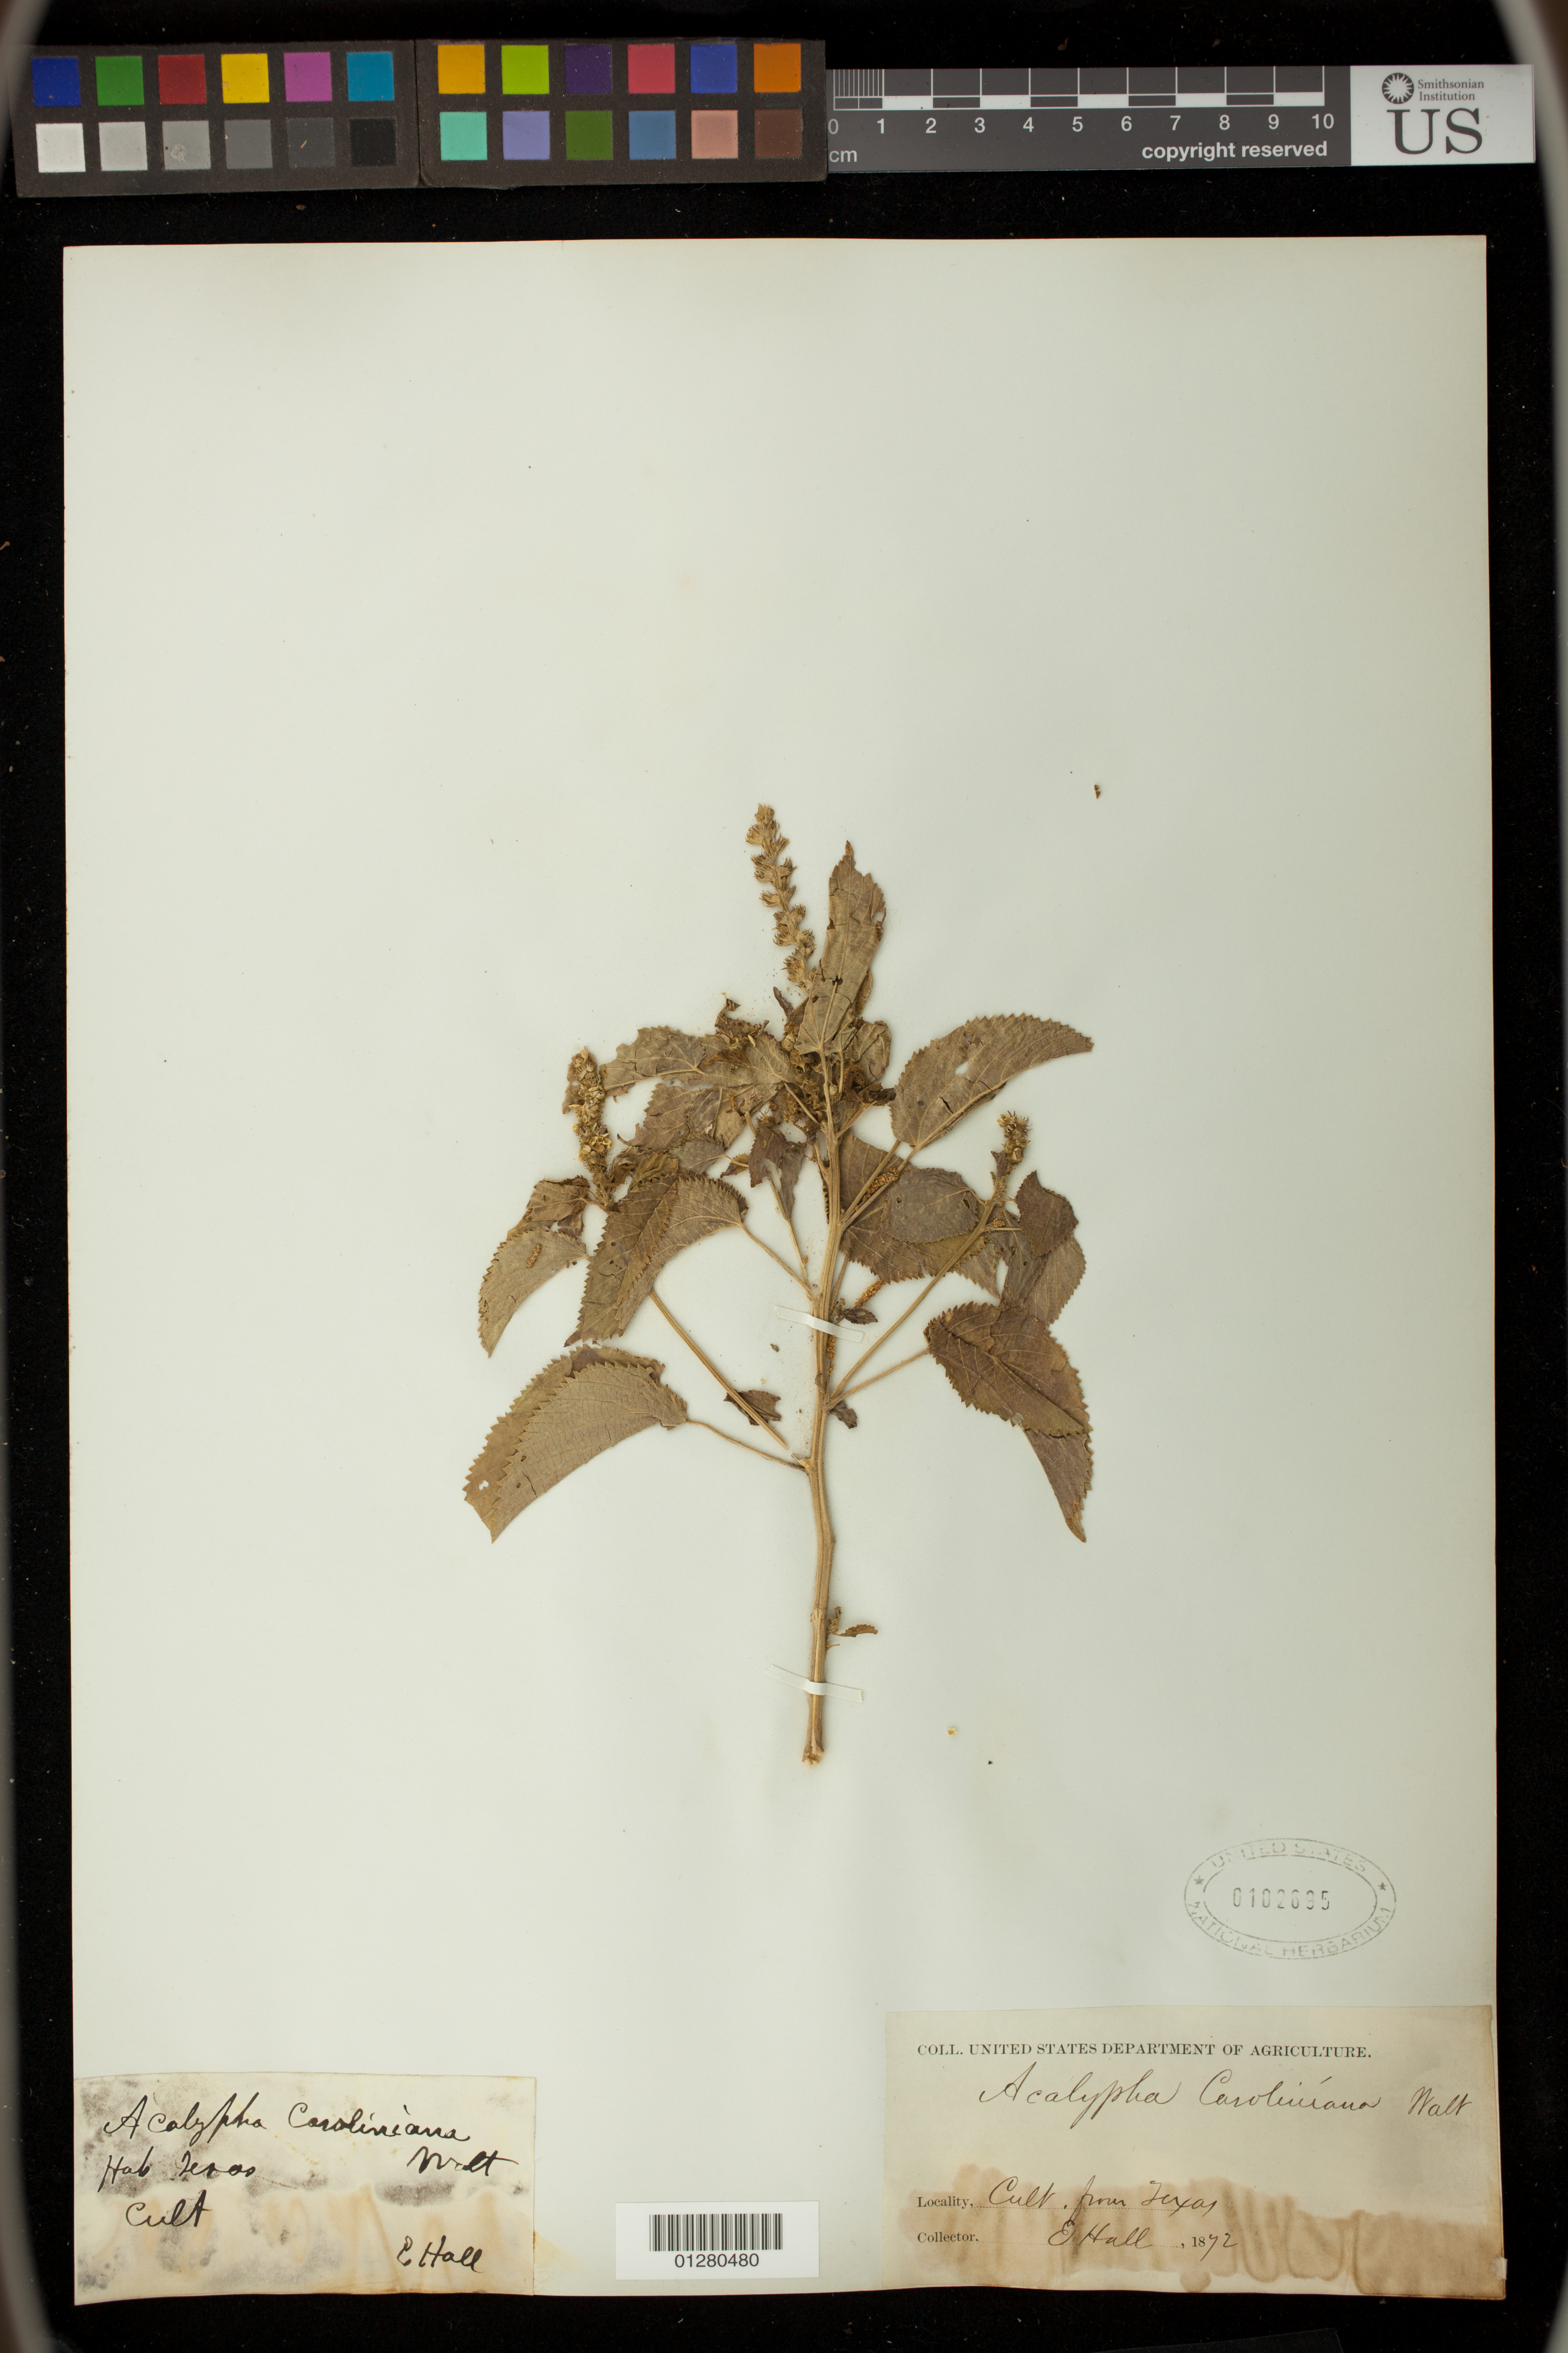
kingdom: Plantae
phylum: Tracheophyta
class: Magnoliopsida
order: Malpighiales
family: Euphorbiaceae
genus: Acalypha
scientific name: Acalypha ostryifolia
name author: Ridd.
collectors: E. Hall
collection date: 1872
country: United States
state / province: Texas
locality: Eastern Texas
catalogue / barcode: US 102695